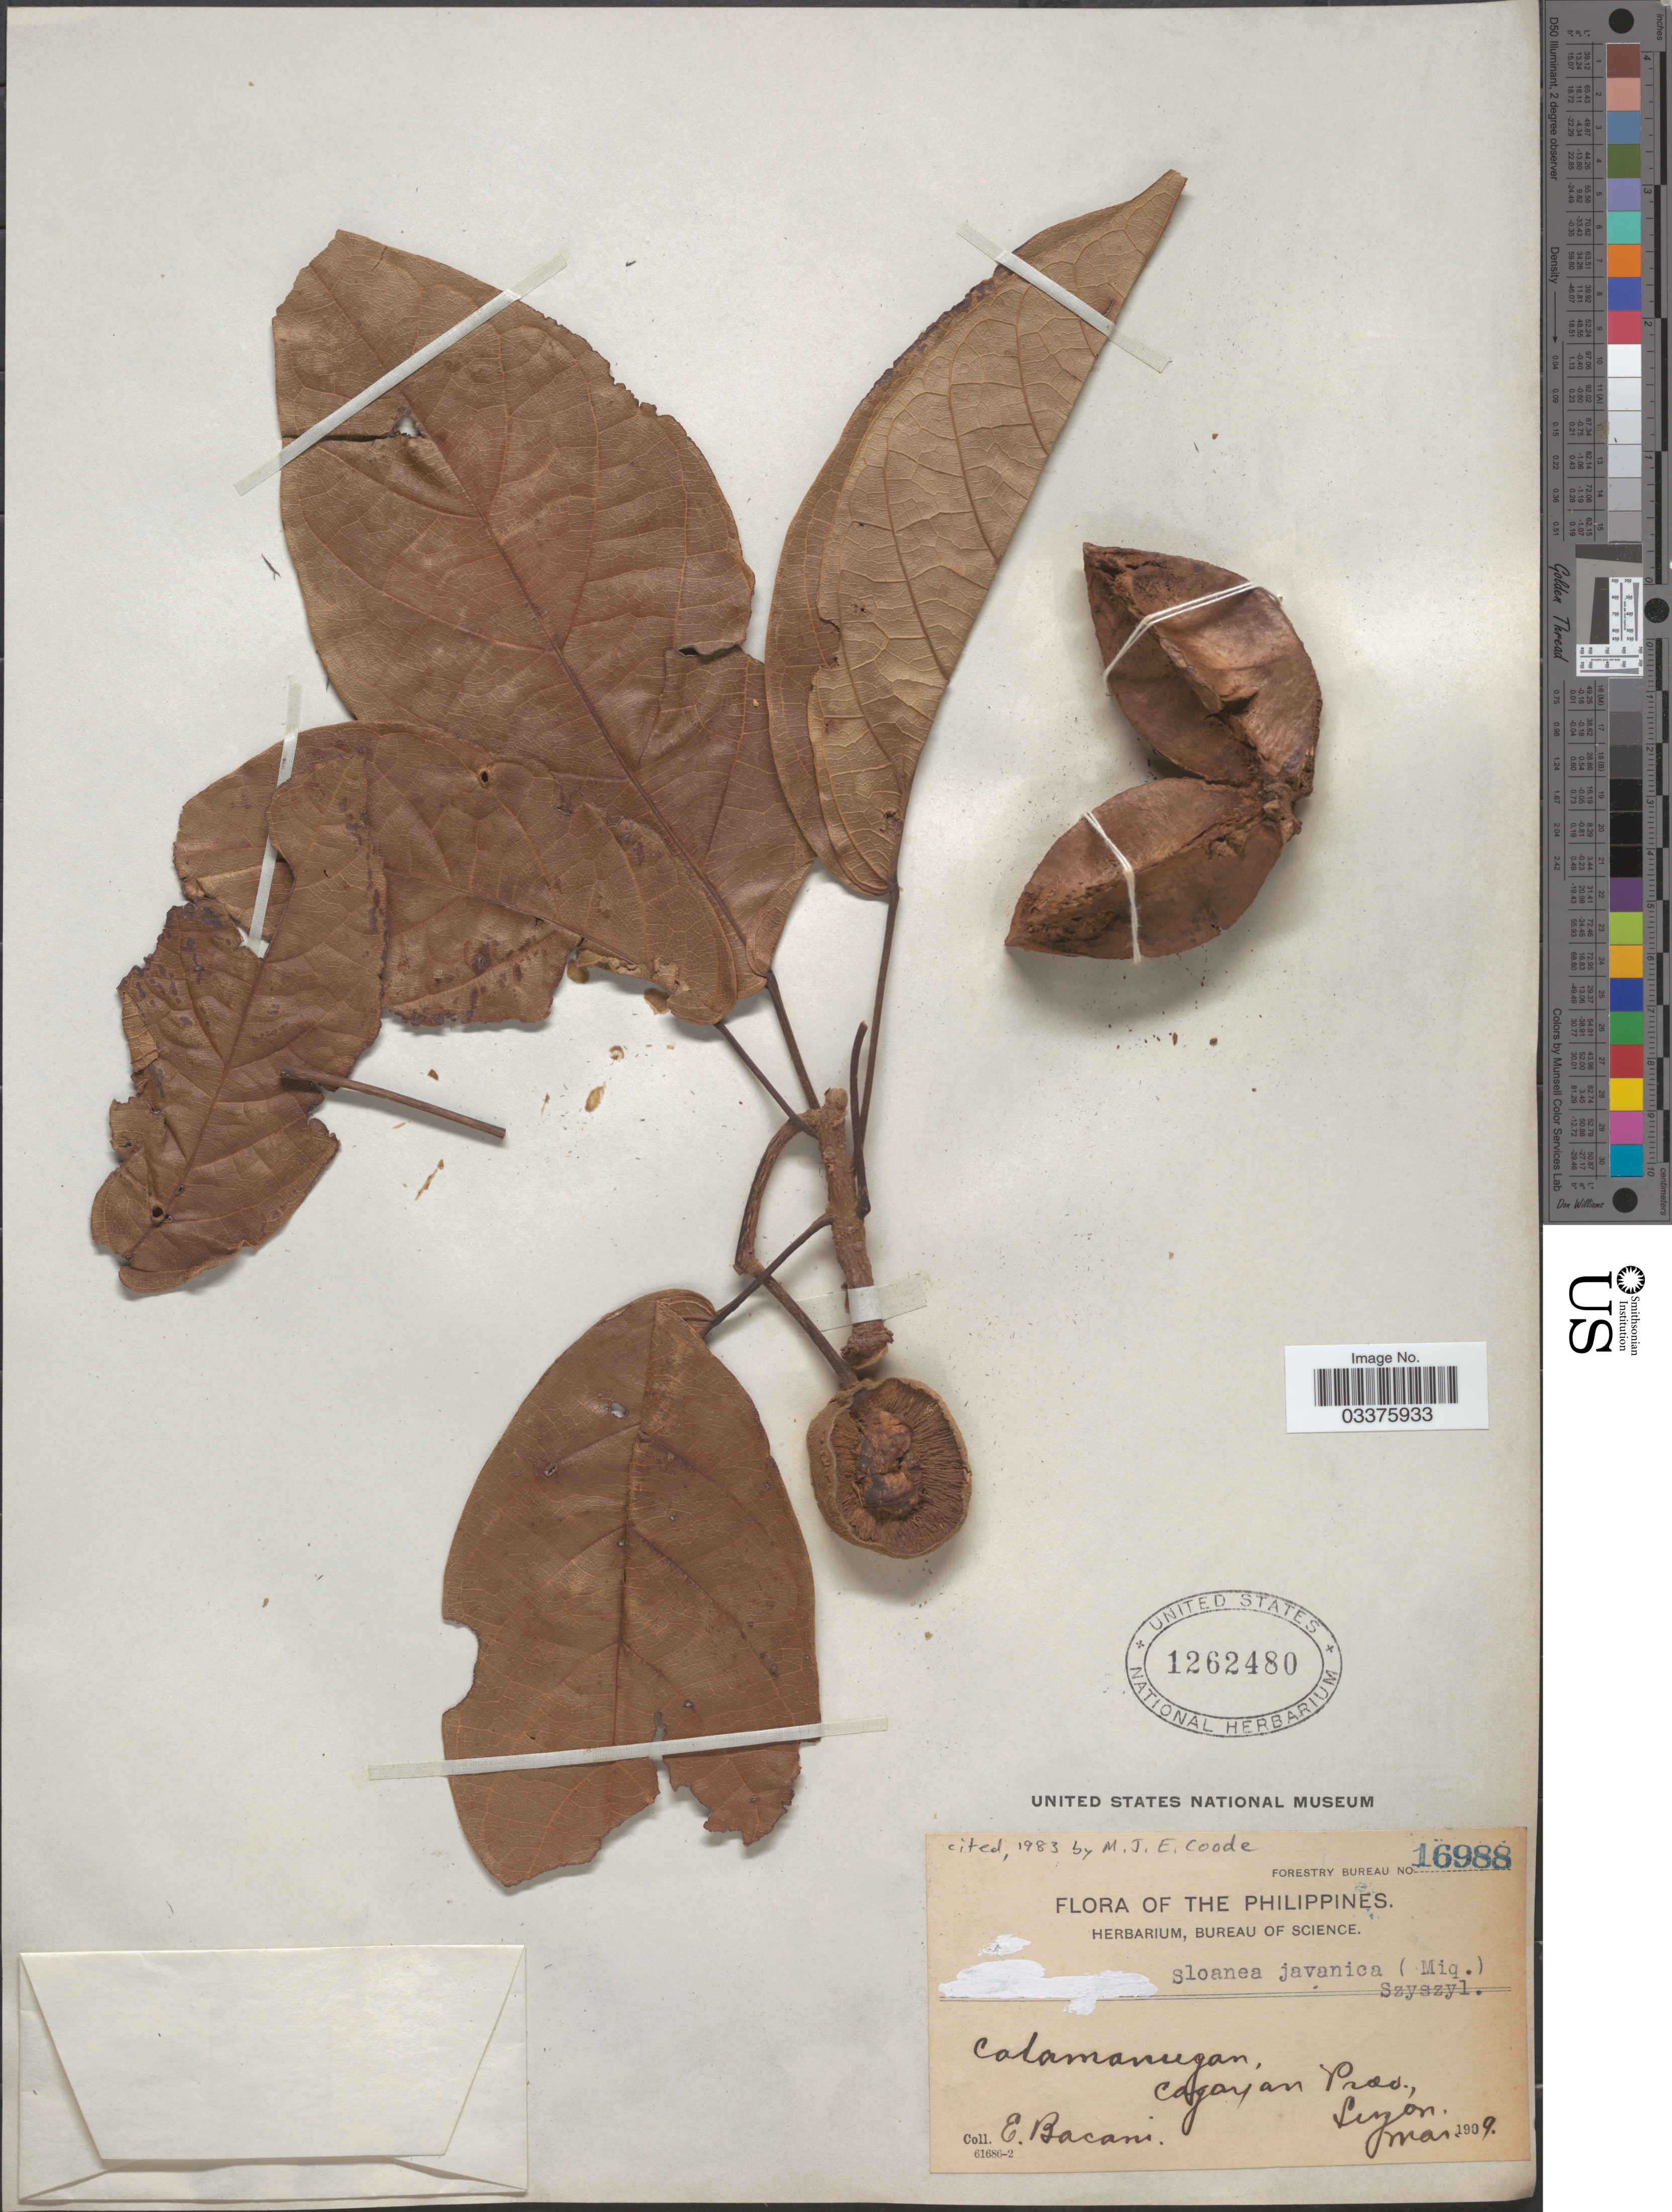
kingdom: Plantae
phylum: Tracheophyta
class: Magnoliopsida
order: Oxalidales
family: Elaeocarpaceae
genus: Sloanea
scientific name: Sloanea javanica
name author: (Miq.) Szyzyl.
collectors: E. Bacani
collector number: Forestry Bureau 16988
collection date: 1909-03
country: Philippines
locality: Calamanugan, Cagayan Prov., Luzon.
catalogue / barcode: US 1262480